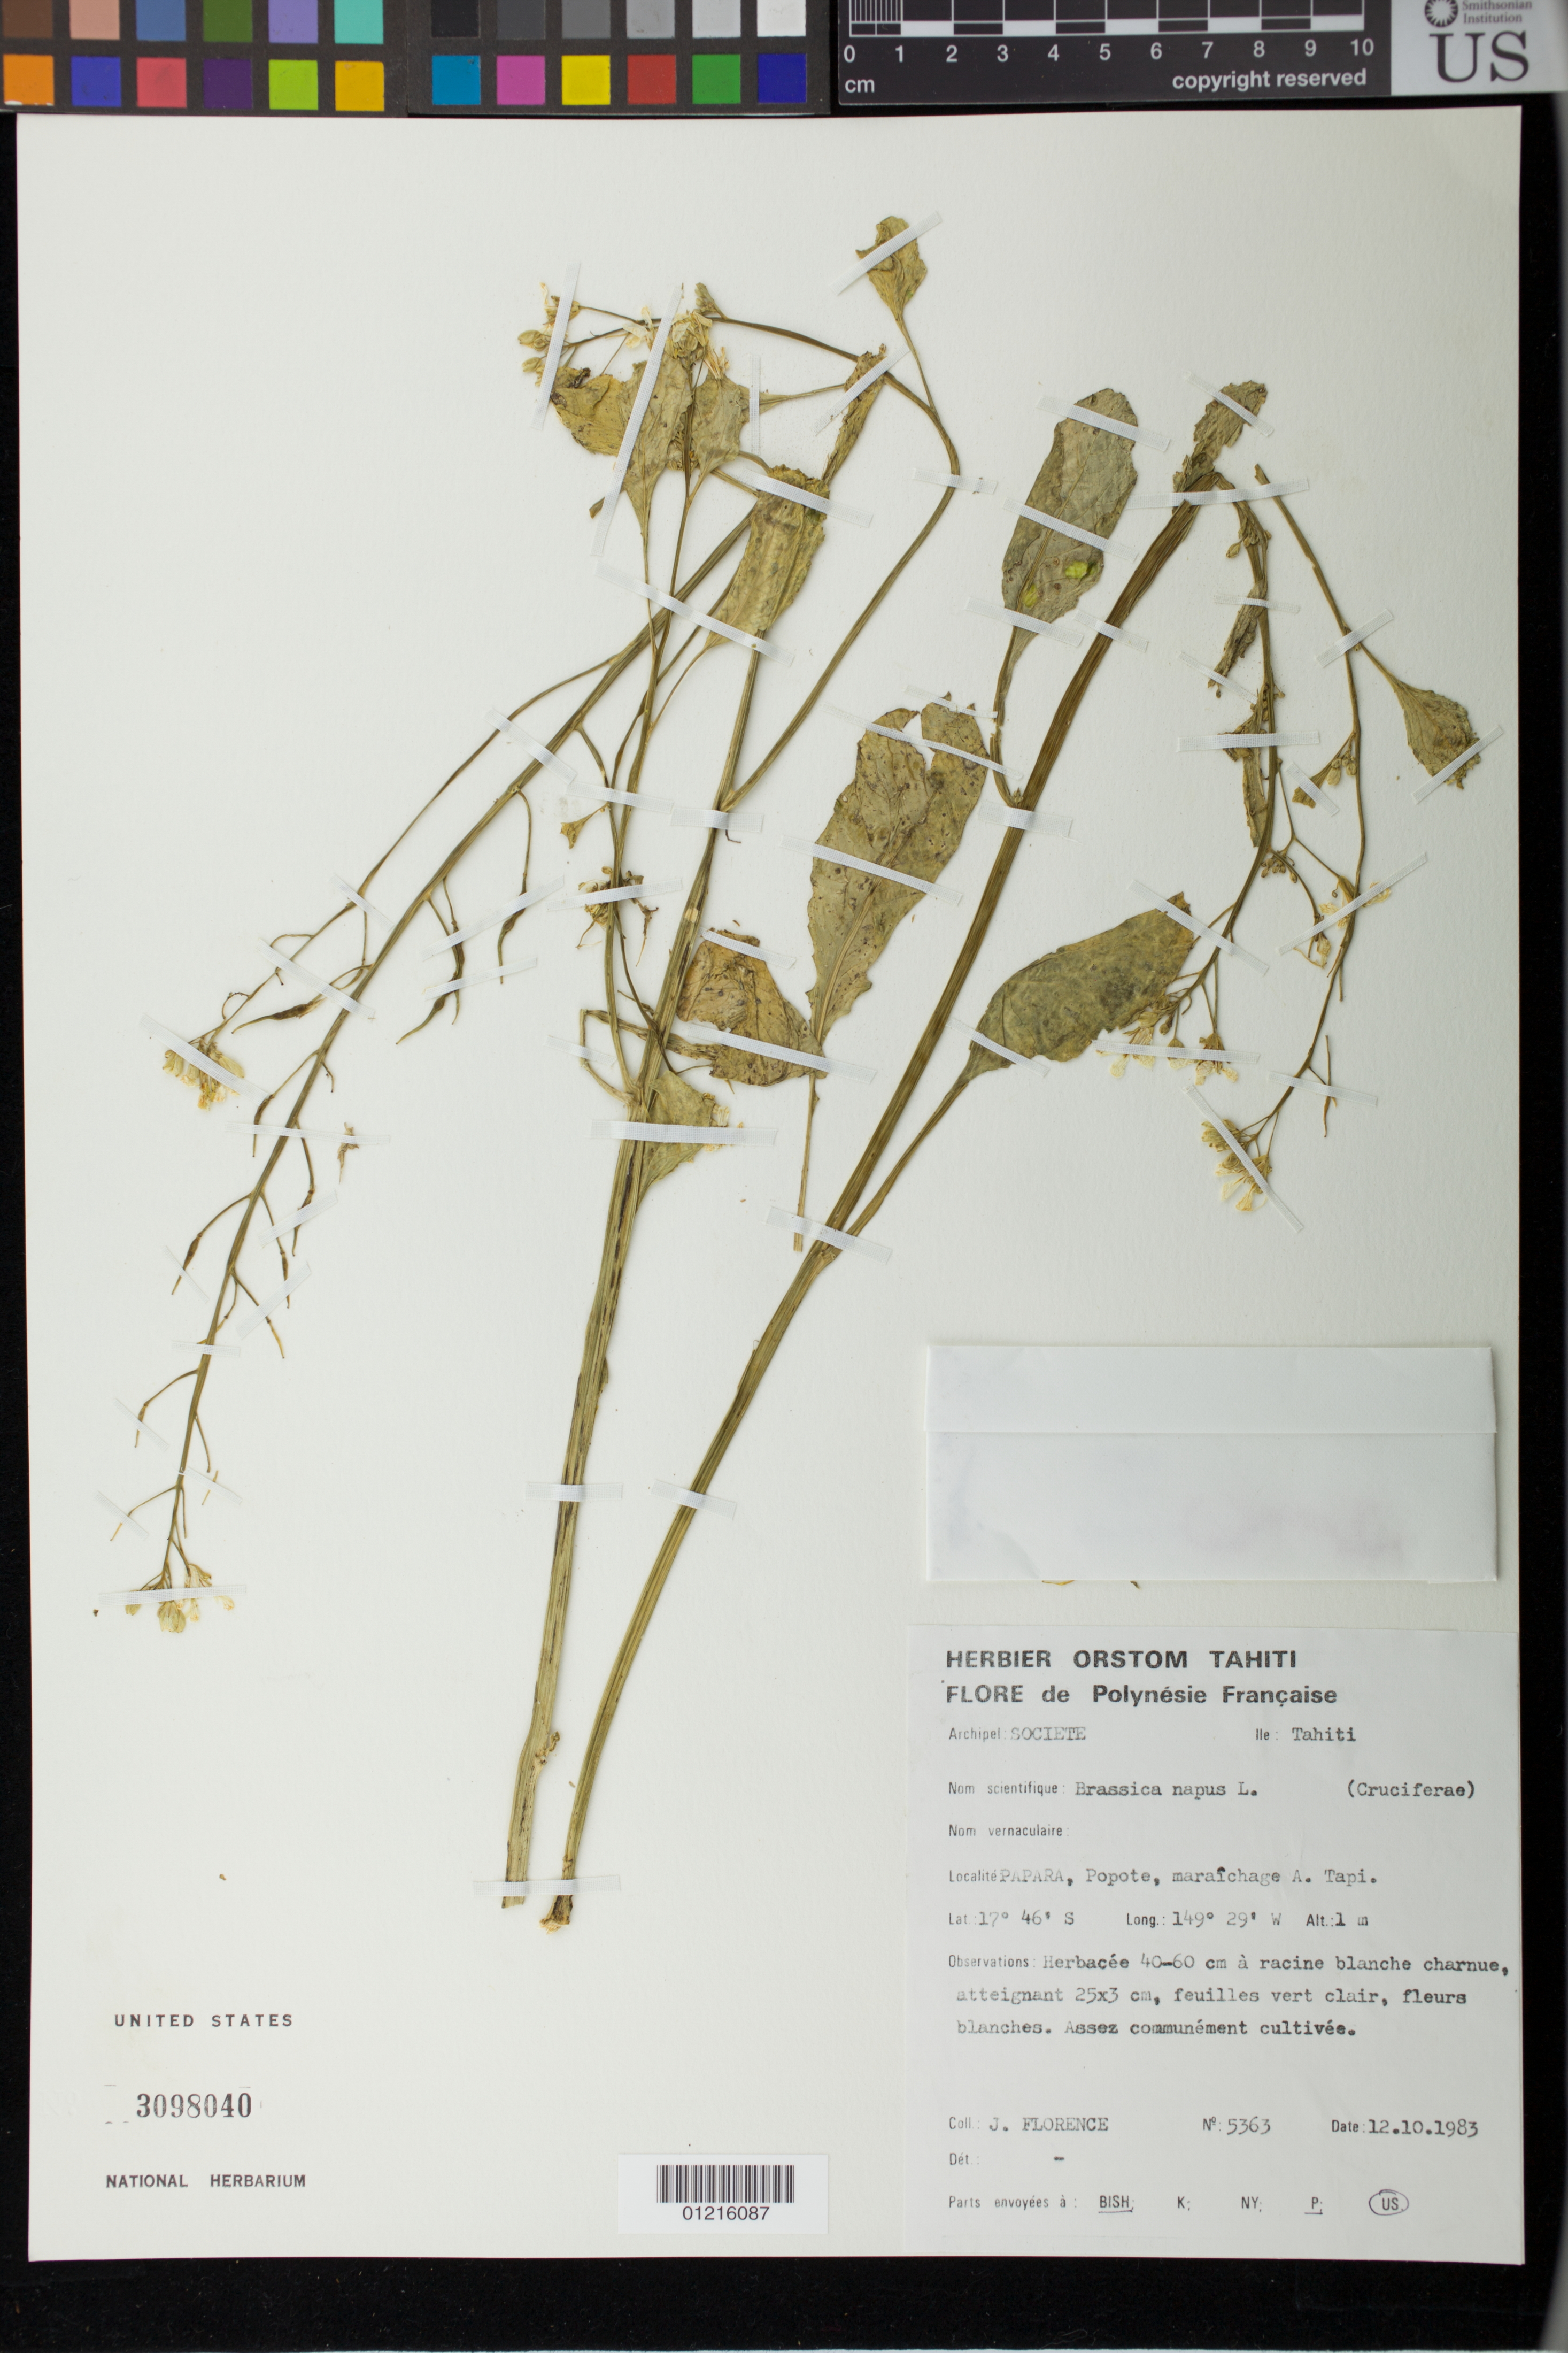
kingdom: Plantae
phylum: Tracheophyta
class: Magnoliopsida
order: Brassicales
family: Brassicaceae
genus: Brassica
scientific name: Brassica napus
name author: L.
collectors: J. Florence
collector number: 5363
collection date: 1983-10-12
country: French Polynesia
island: Tahiti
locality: Papara, Popote, Maraìchage A. Tapi.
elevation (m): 1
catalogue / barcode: US 3098040